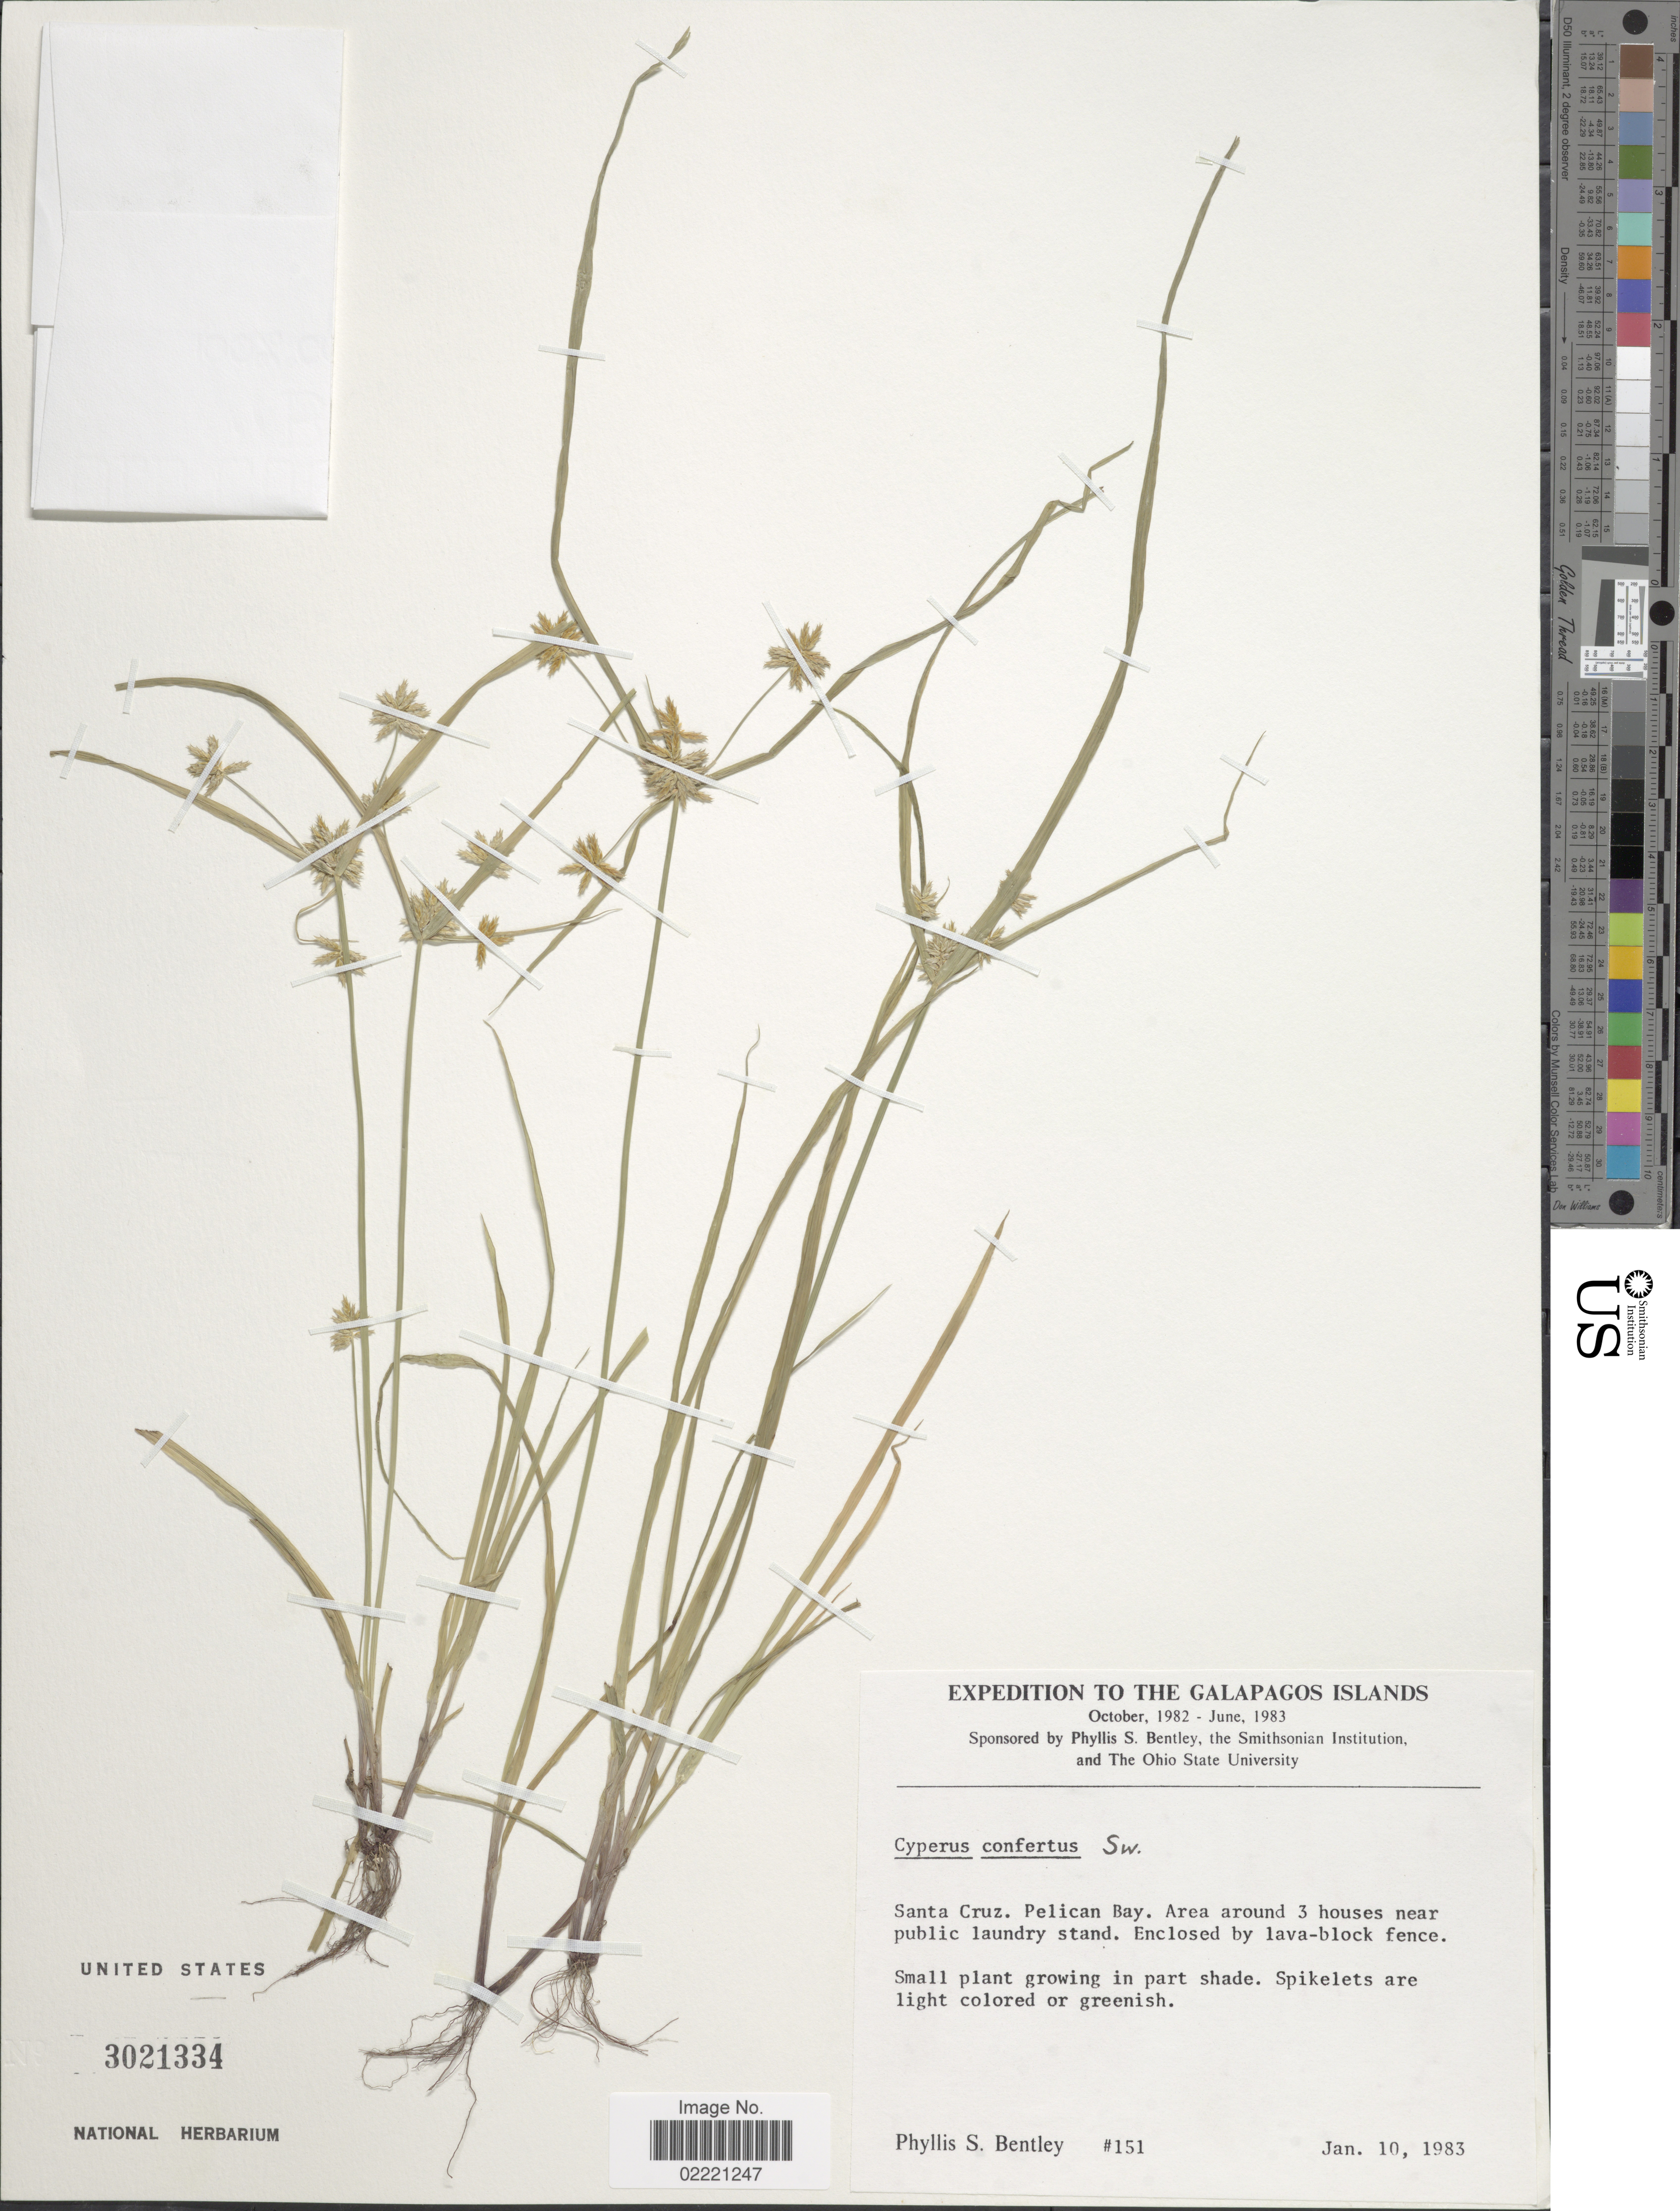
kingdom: Plantae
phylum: Tracheophyta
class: Liliopsida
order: Poales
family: Cyperaceae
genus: Cyperus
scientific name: Cyperus confertus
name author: Sw.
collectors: P. S. Bentley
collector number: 151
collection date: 1983-01-10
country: Ecuador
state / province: Colón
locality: Galapagos Islands, Santa Cruz., Pelican Bay, area around 3 houses near public laundry stand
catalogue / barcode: US 3021334